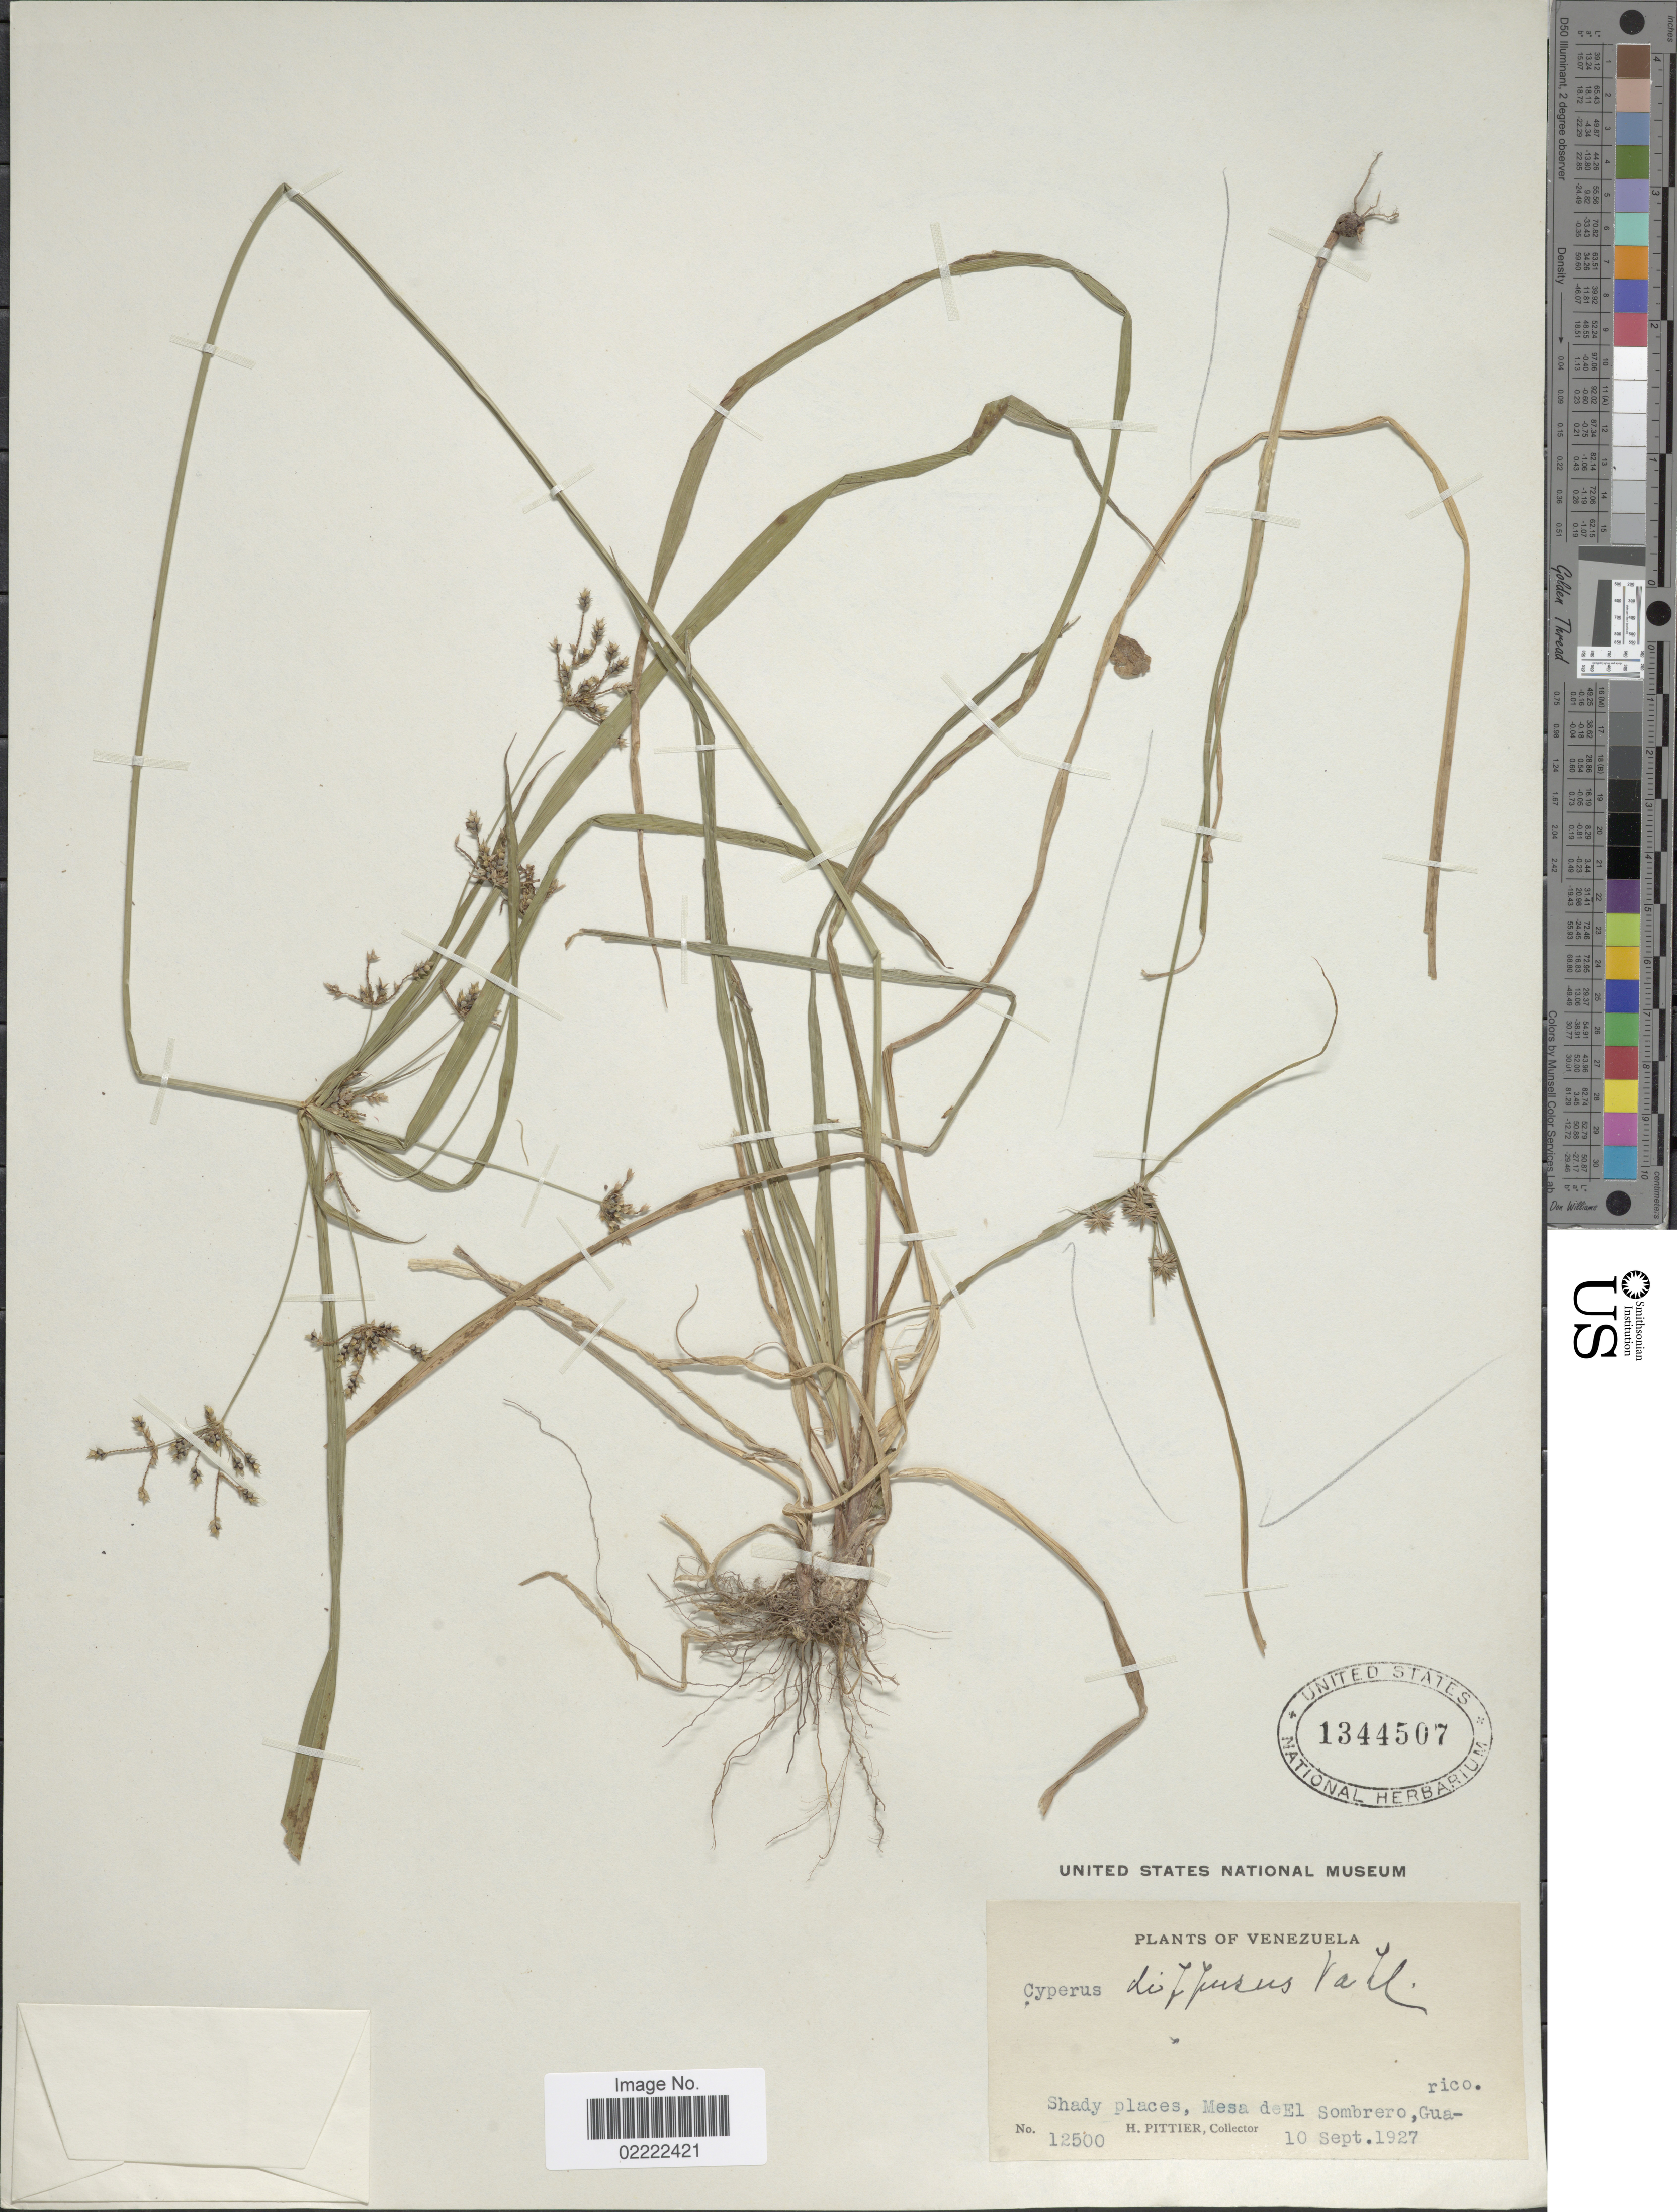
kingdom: Plantae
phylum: Tracheophyta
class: Liliopsida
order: Poales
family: Cyperaceae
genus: Cyperus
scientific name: Cyperus laxus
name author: Lam.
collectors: H. F. Pittier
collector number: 12500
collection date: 1927-09-10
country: Venezuela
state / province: Guárico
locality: Shady places, Mesa de El Sombrero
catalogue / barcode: US 1344507